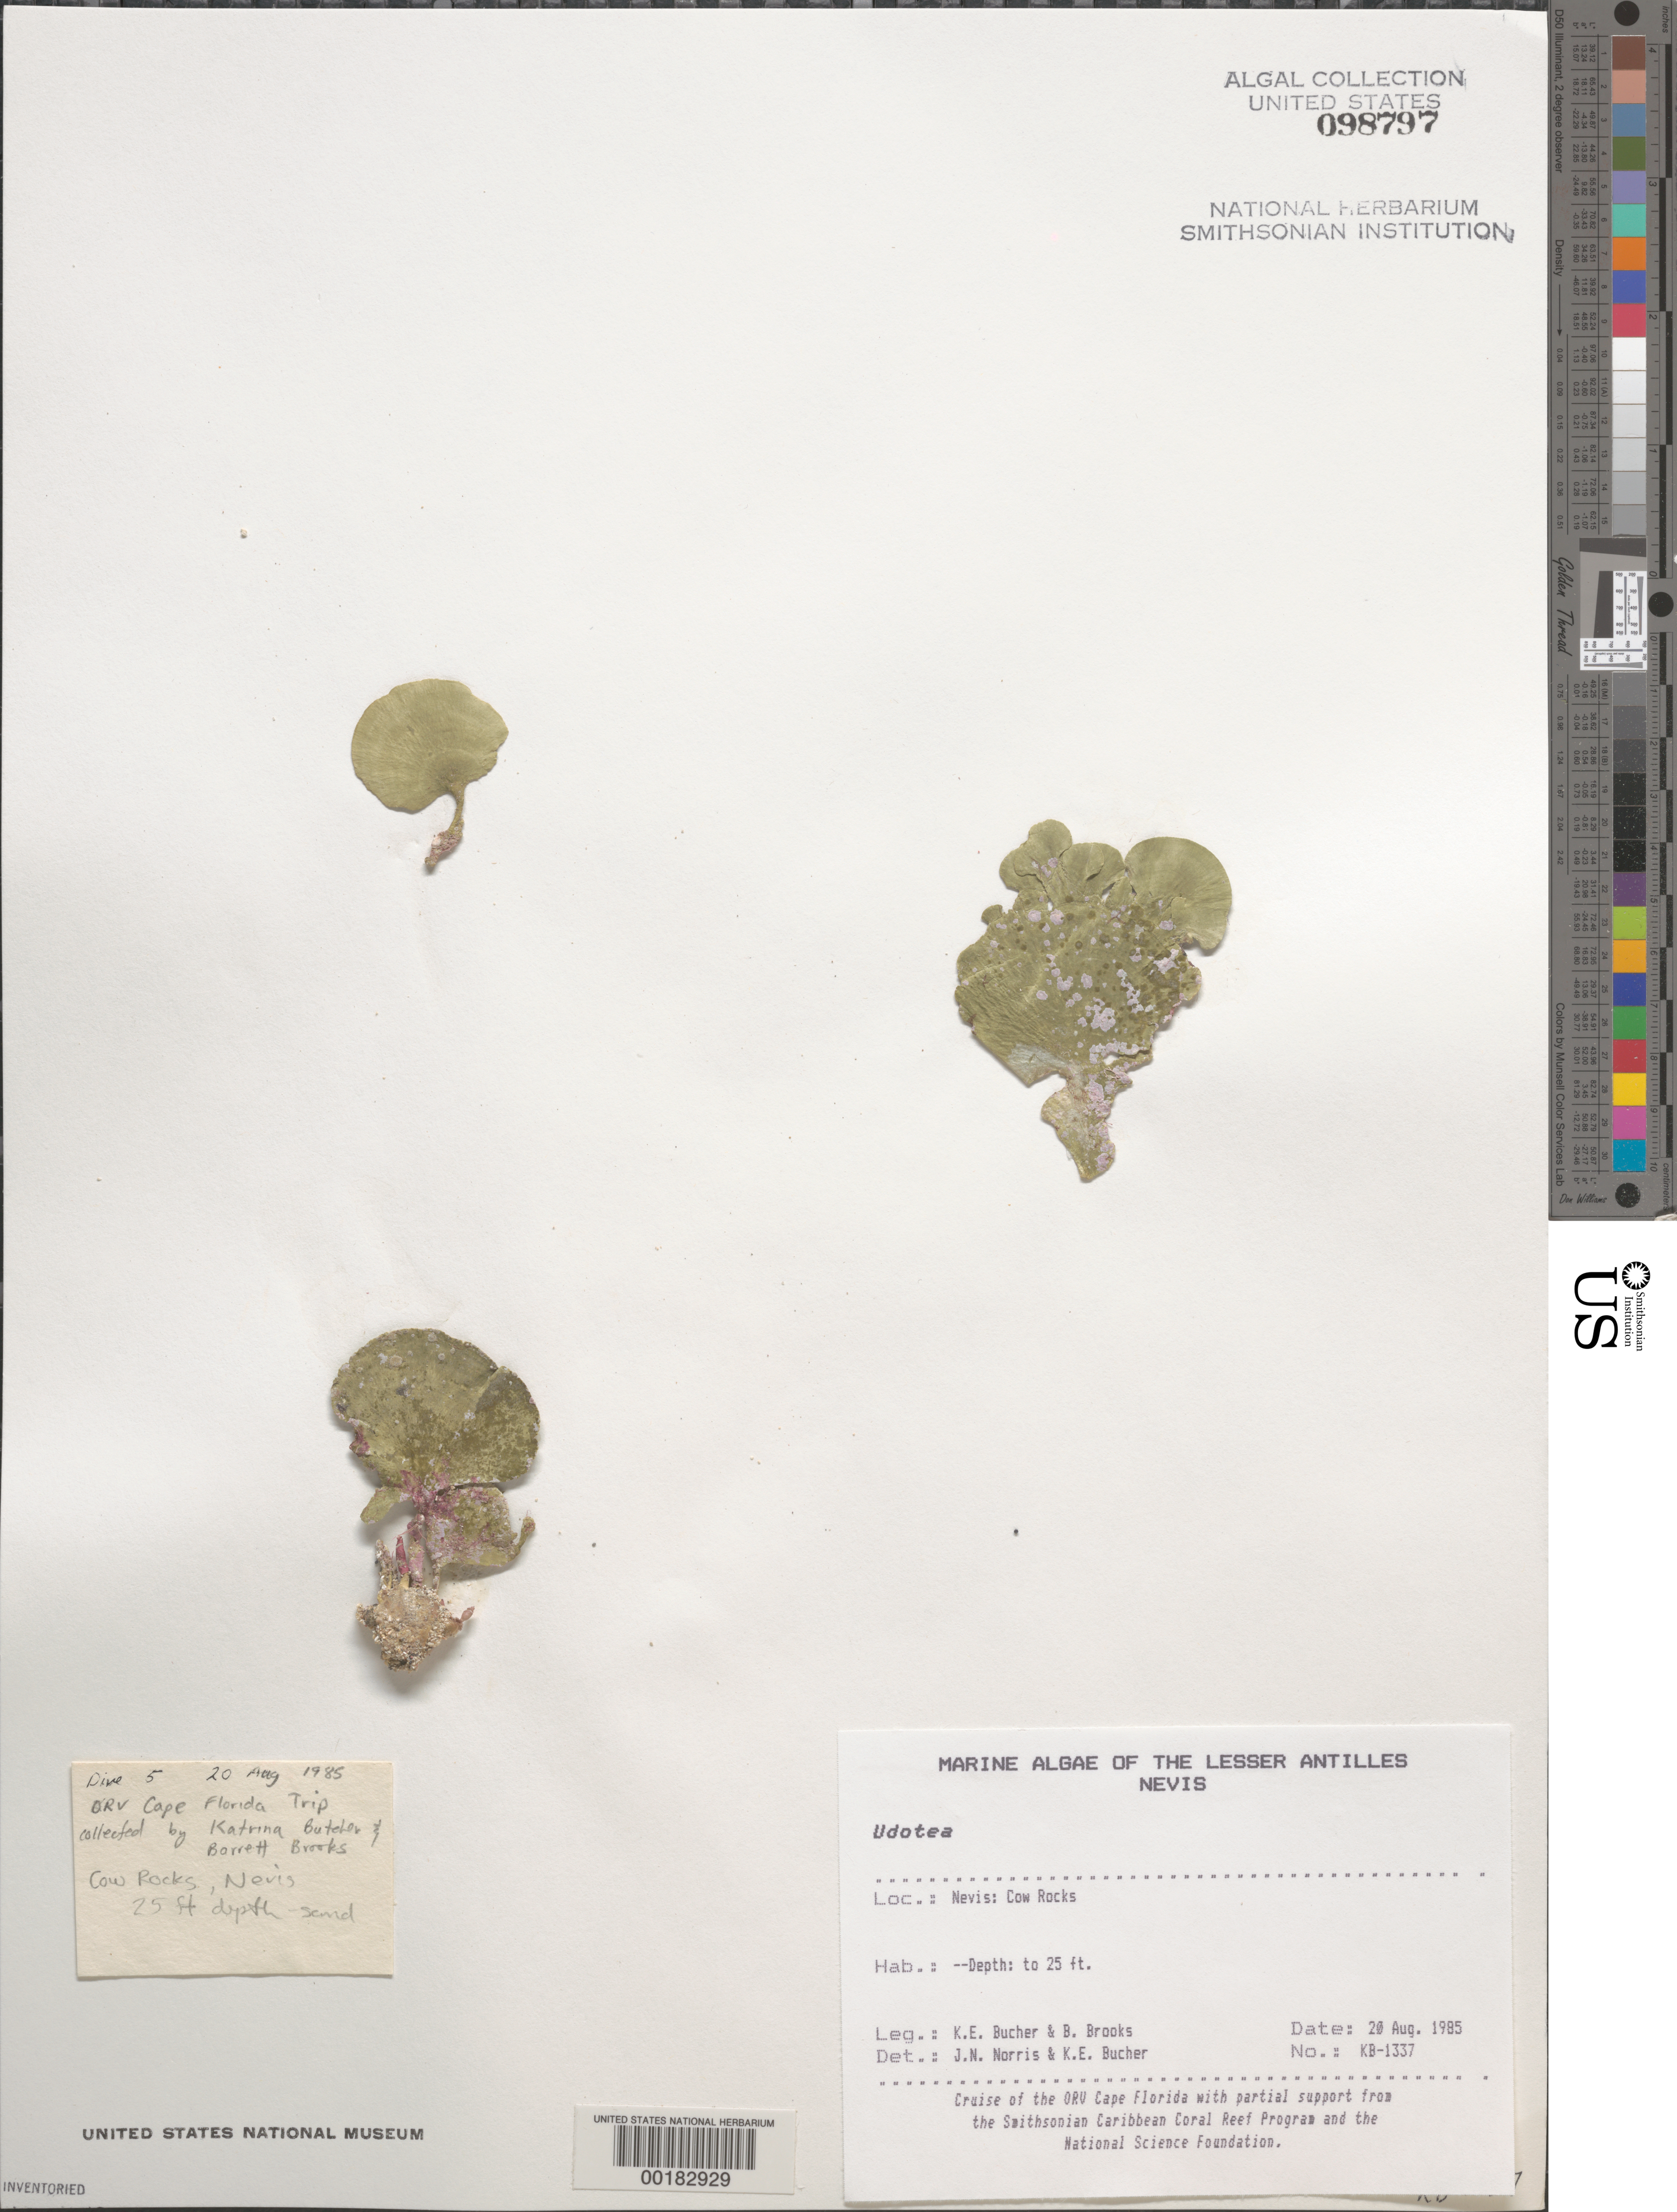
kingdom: Plantae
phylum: Chlorophyta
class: Ulvophyceae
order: Bryopsidales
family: Udoteaceae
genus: Udotea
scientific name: Udotea sp.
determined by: Norris, J. N.; Bucher, K. E.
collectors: K. E. Bucher & B. Brooks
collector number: Kb-1337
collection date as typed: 20 Aug 1985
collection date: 1985-08-20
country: St. Christopher-Nevis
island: Nevis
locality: Cow Rocks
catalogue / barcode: US 98797